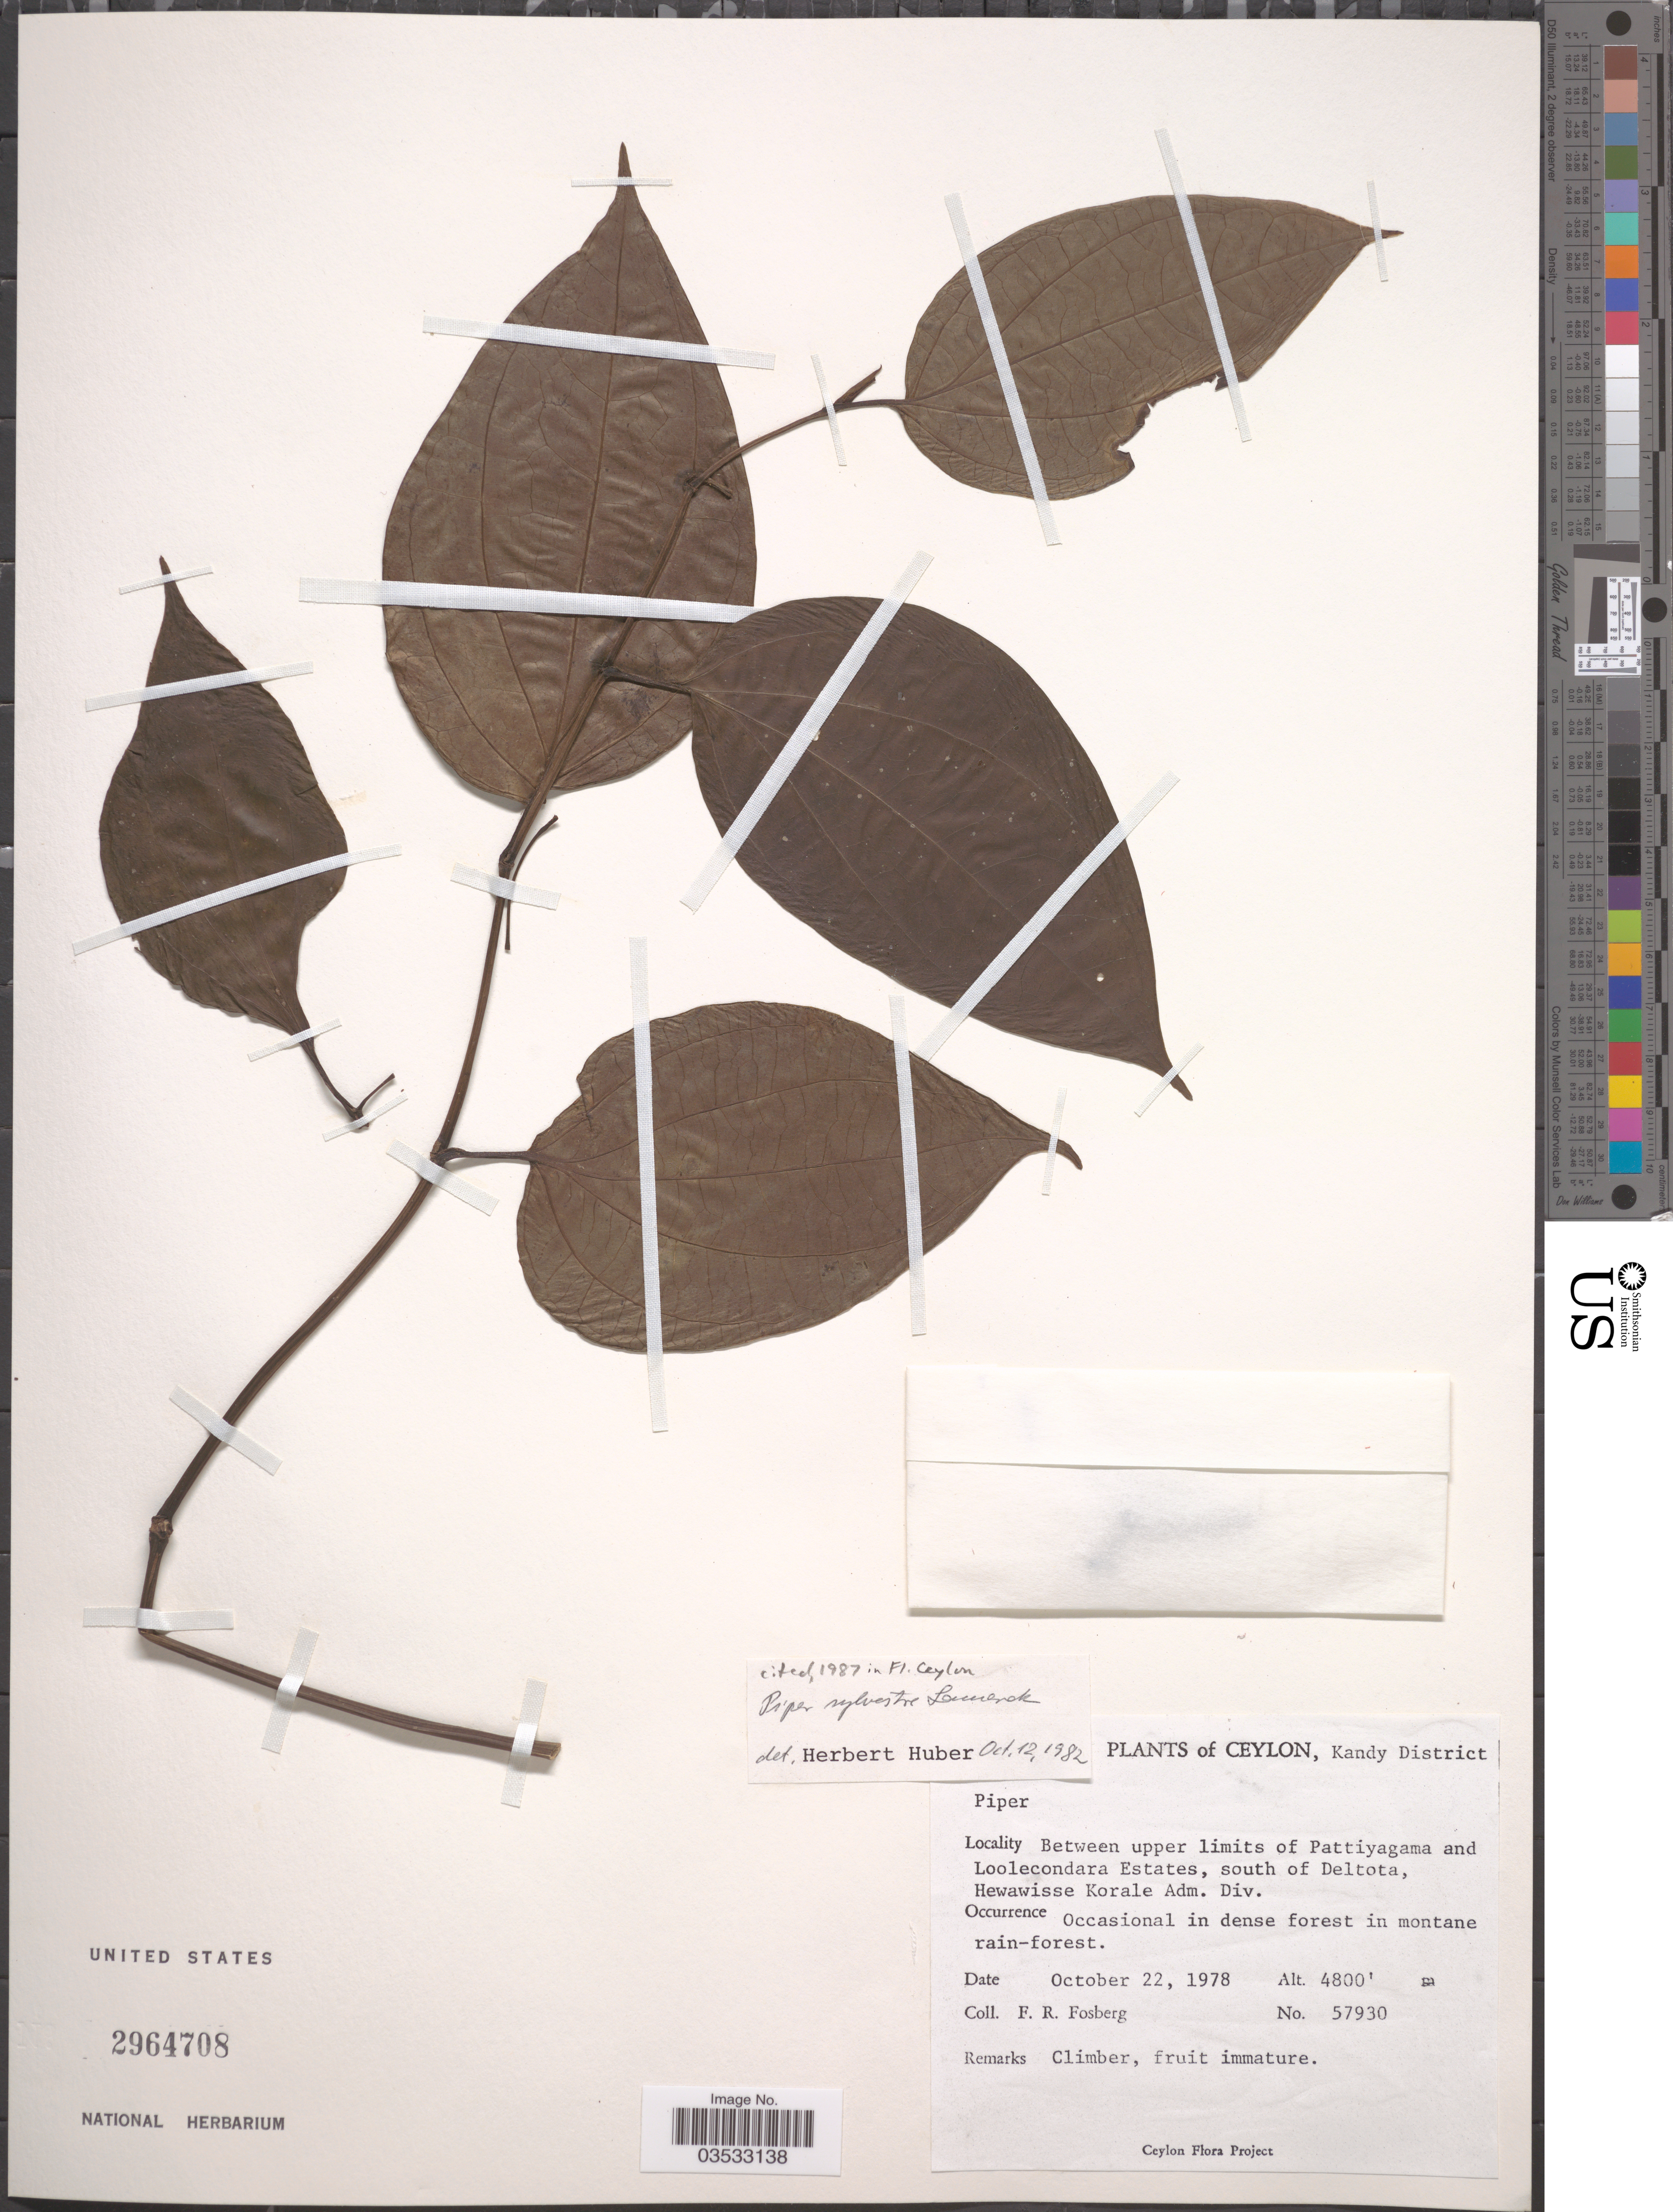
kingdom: Plantae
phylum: Tracheophyta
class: Magnoliopsida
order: Piperales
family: Piperaceae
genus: Piper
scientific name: Piper sylvestre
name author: Lour.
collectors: F. R. Fosberg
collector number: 57930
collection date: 1978-10-22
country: Sri Lanka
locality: Ceylon, Kandy District. Between upper limits of Pattiyagama and Loolecondara Estates, south of Deltota, Hewawisse Korale Adm. Div.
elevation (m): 1463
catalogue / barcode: US 2964708